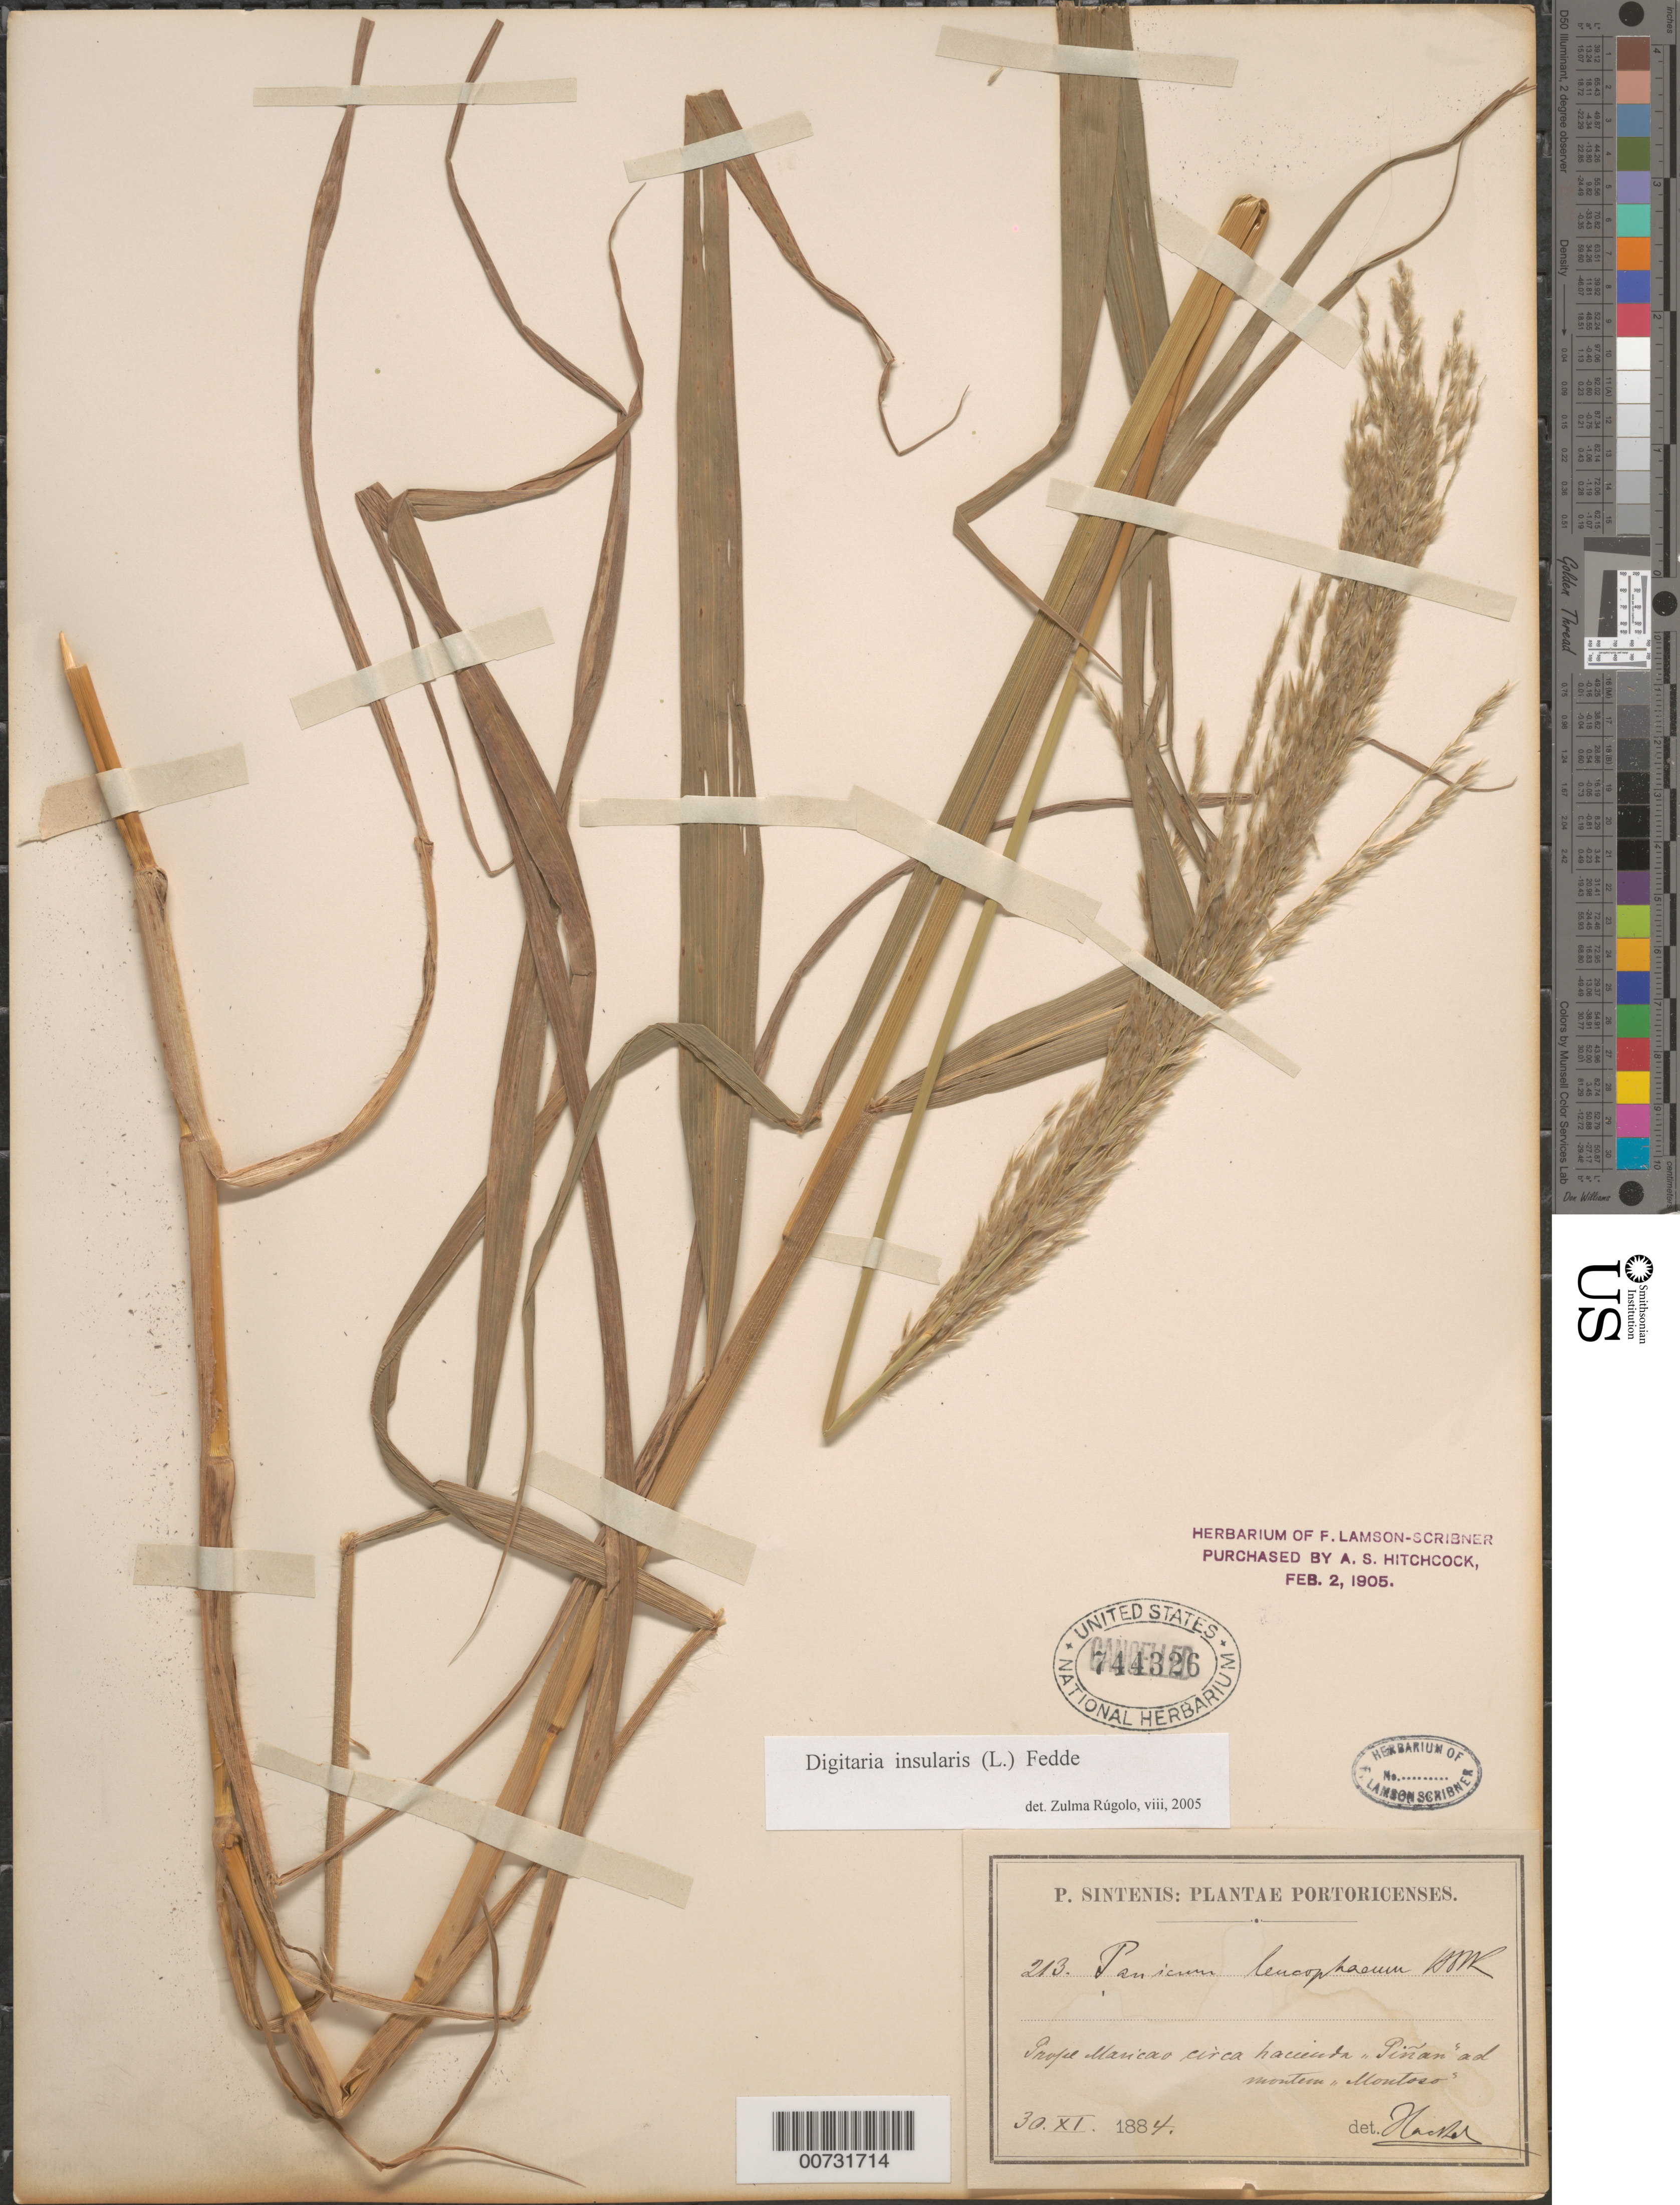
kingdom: Plantae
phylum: Tracheophyta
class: Liliopsida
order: Poales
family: Poaceae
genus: Digitaria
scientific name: Digitaria insularis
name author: (L.) Mez ex Ekman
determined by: Rúgolo, Z.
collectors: P. Sintenis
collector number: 213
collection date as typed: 30 Nov 1884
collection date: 1884-11-30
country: Puerto Rico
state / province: Maricao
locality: Prope Maricao circa hacienda "Piñon "ad montem "Montoso"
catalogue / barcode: US 744326